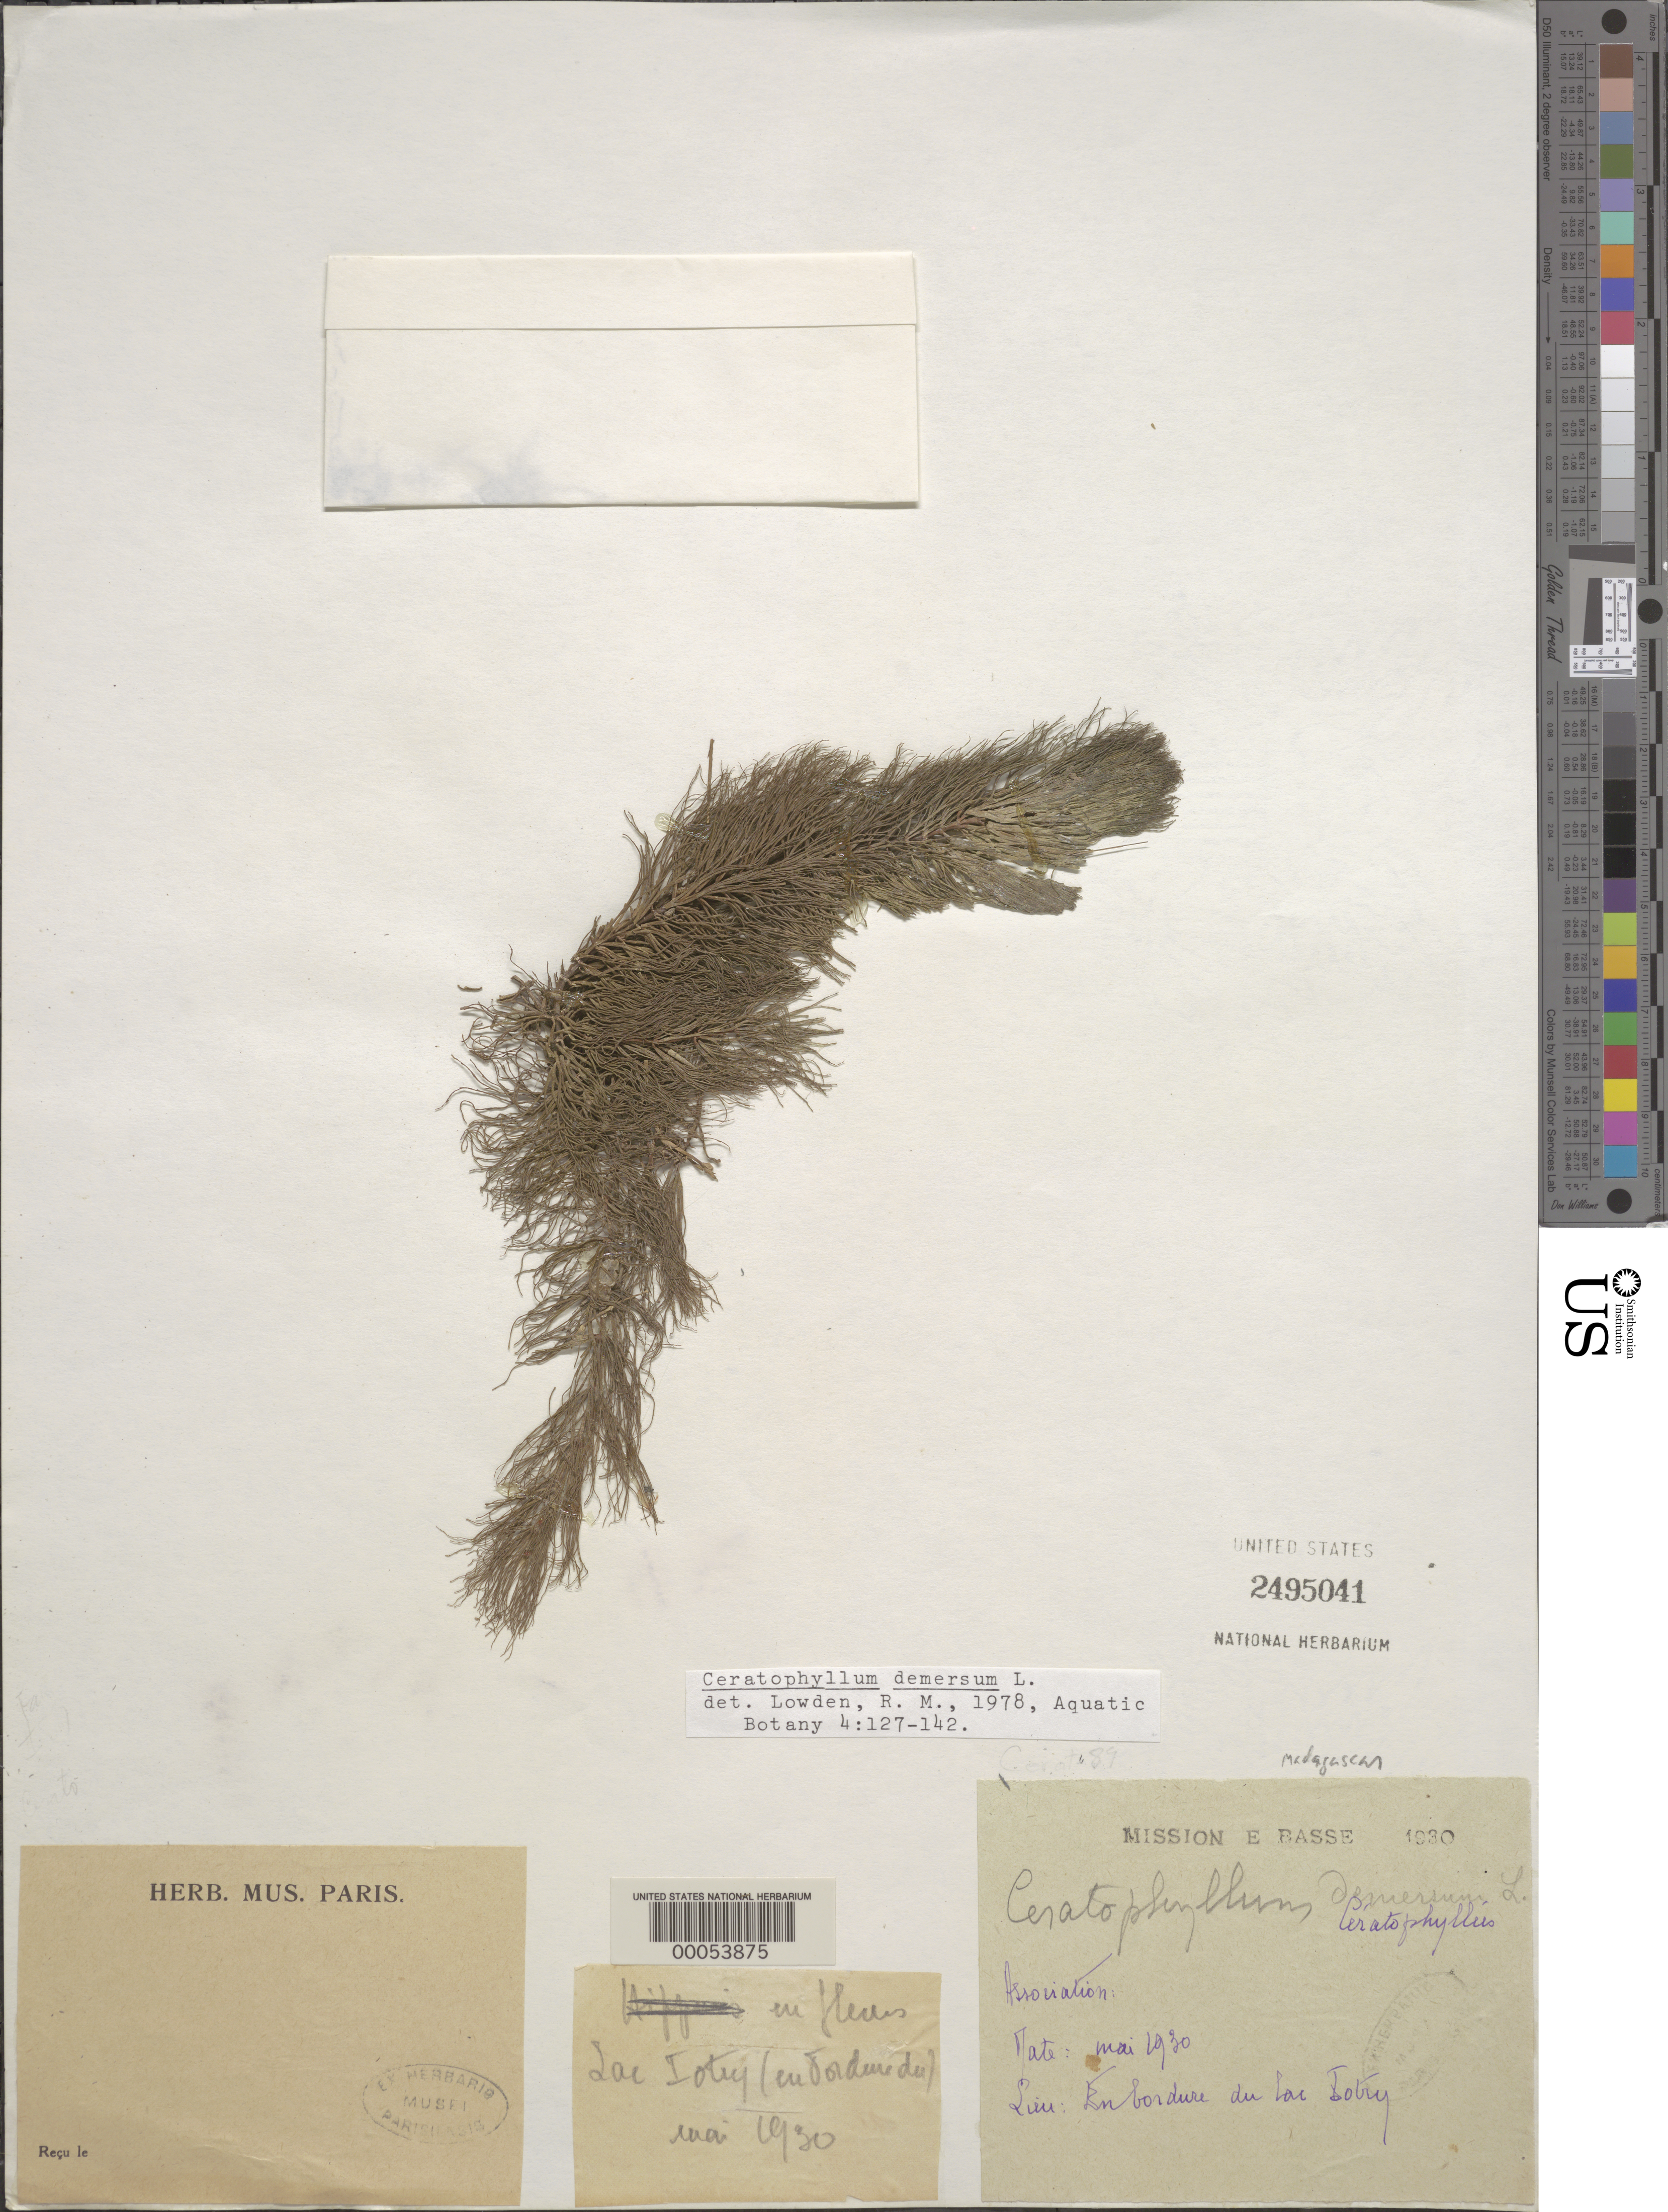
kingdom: Plantae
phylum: Tracheophyta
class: Magnoliopsida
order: Ceratophyllales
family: Ceratophyllaceae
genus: Ceratophyllum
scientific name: Ceratophyllum demersum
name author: L.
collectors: E. Basse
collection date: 1930-05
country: Madagascar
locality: Lac Iotry (en bordure du). En bordure du Lac Iotry.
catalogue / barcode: US 2495041